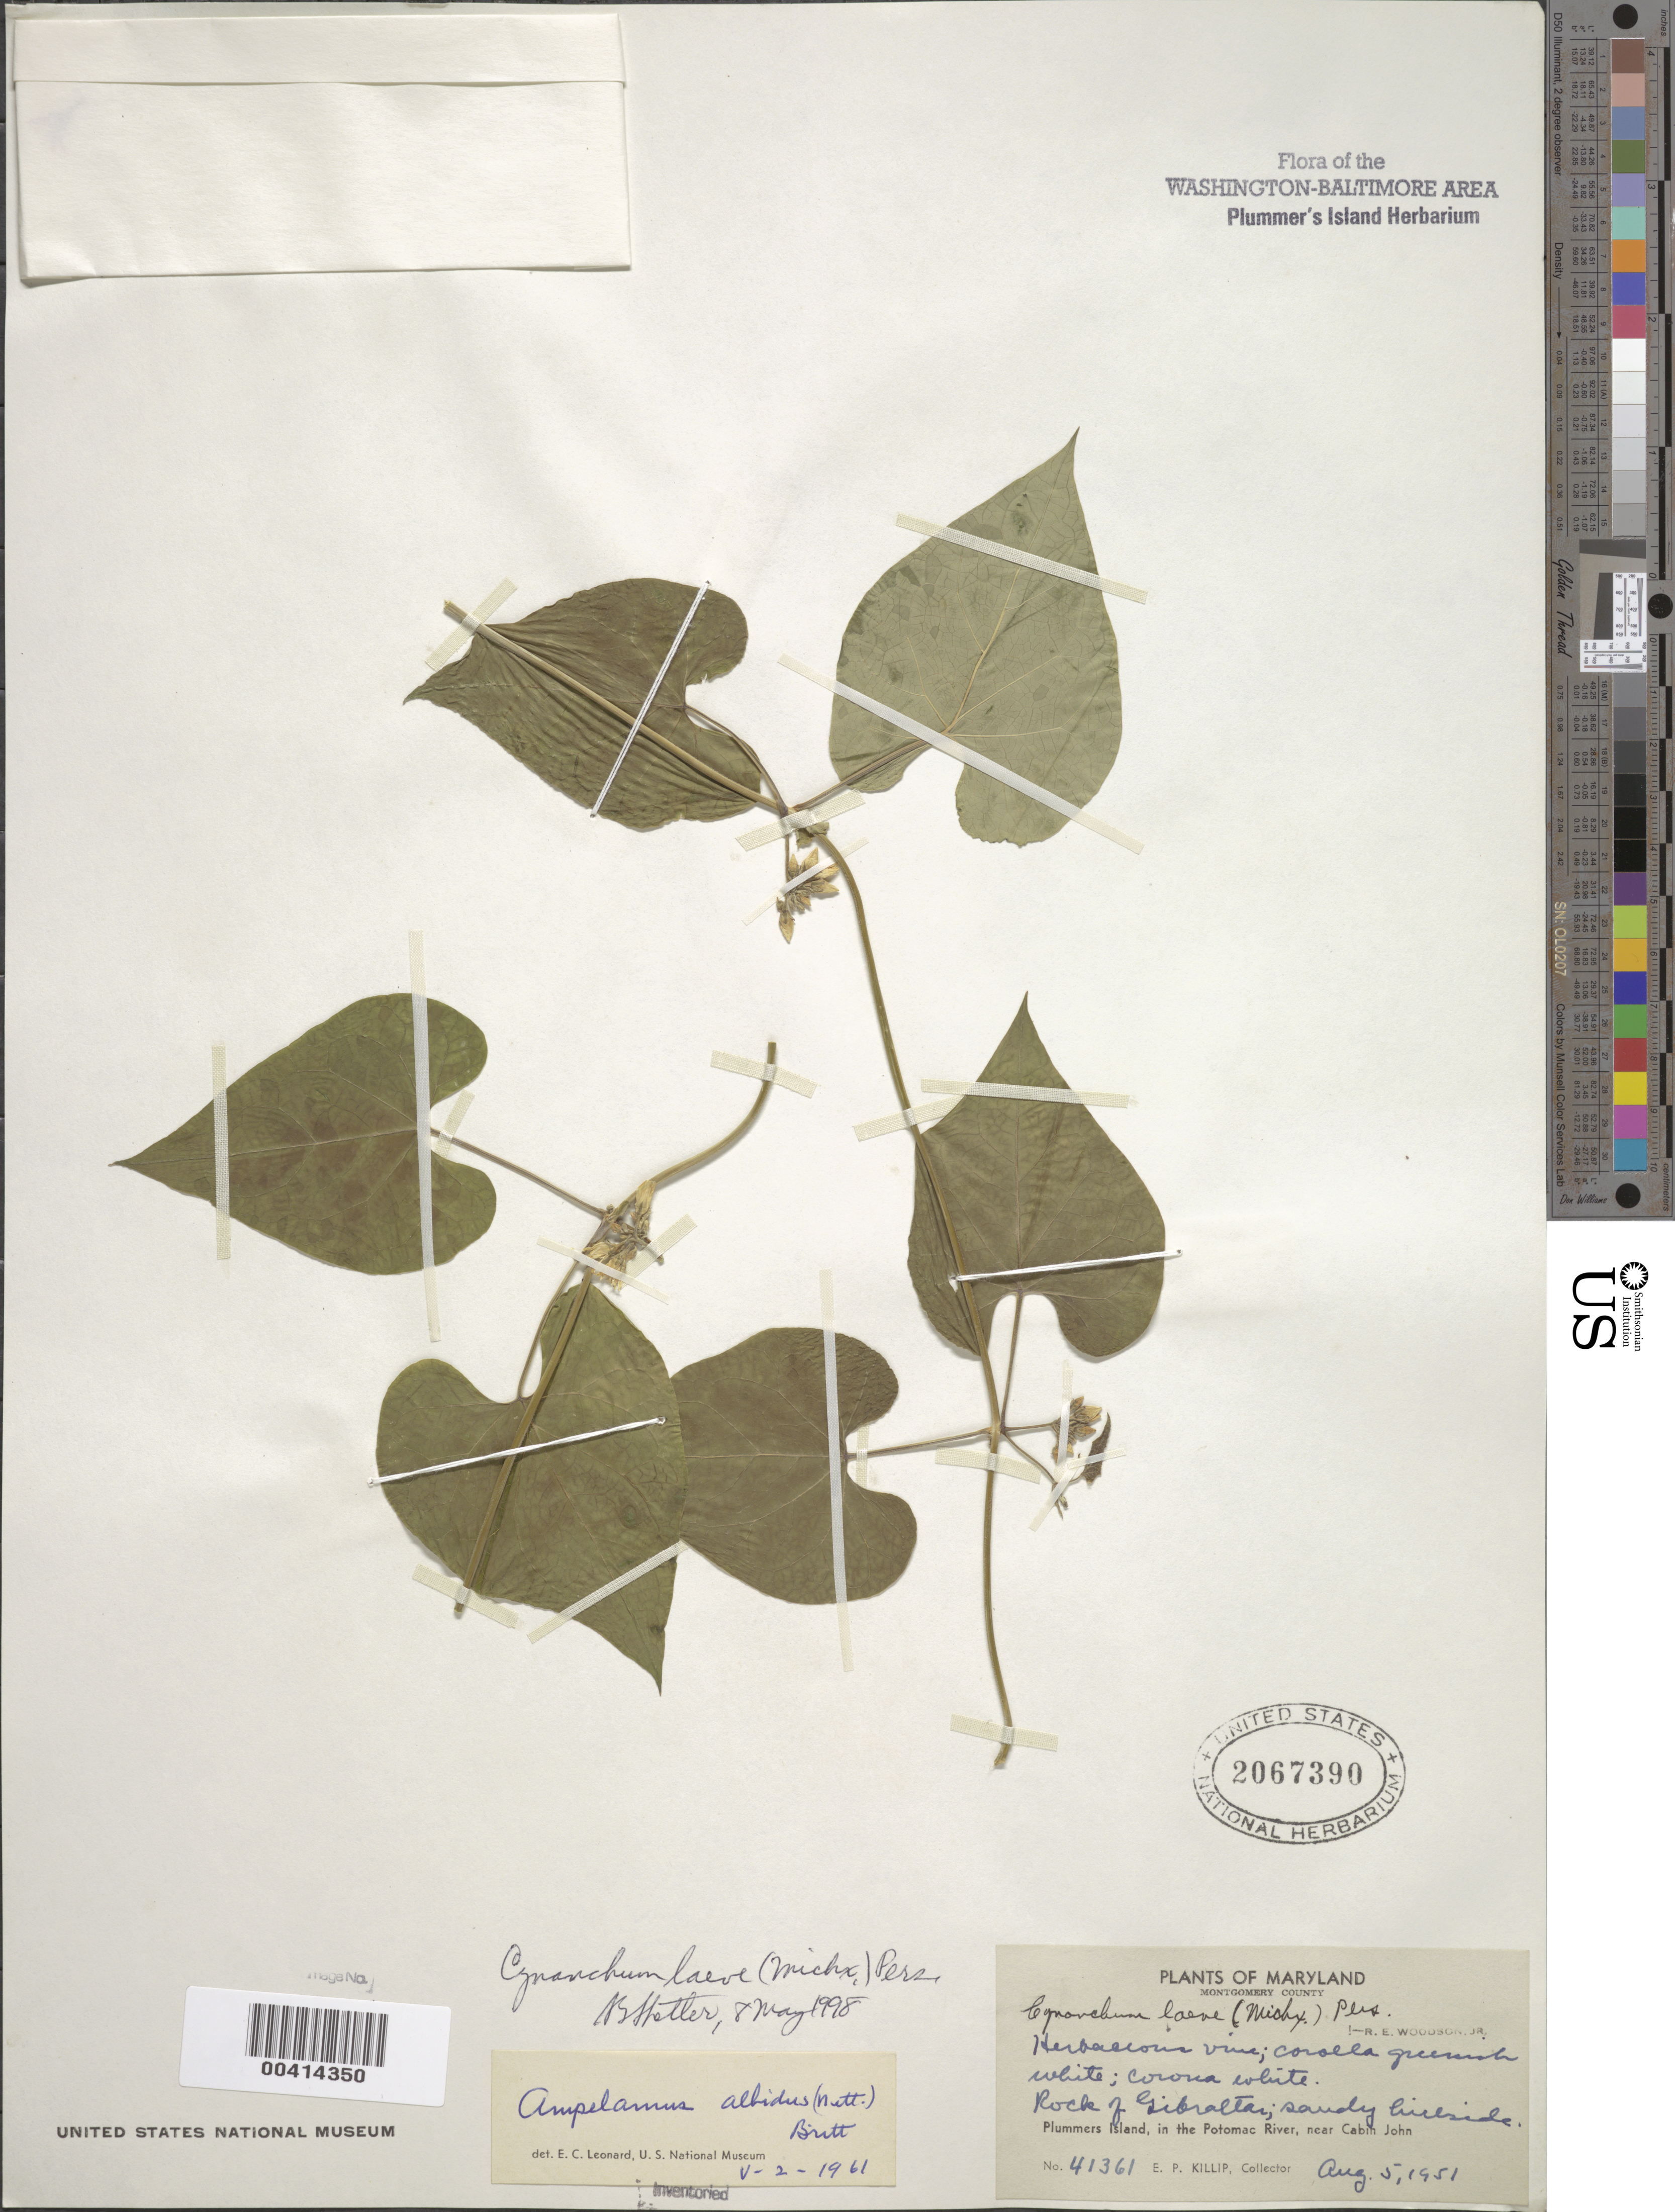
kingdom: Plantae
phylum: Tracheophyta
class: Magnoliopsida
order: Gentianales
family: Apocynaceae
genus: Cynanchum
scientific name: Cynanchum laeve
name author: (Michx.) Pers.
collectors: E. P. Killip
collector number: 41361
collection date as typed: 05 Aug 1951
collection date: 1951-08-05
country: United States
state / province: Maryland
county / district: Montgomery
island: Plummers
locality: Plummer's Island; Rock of Gibraltar C. & O. Canal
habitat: Sandy hillside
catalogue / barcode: US 2067390